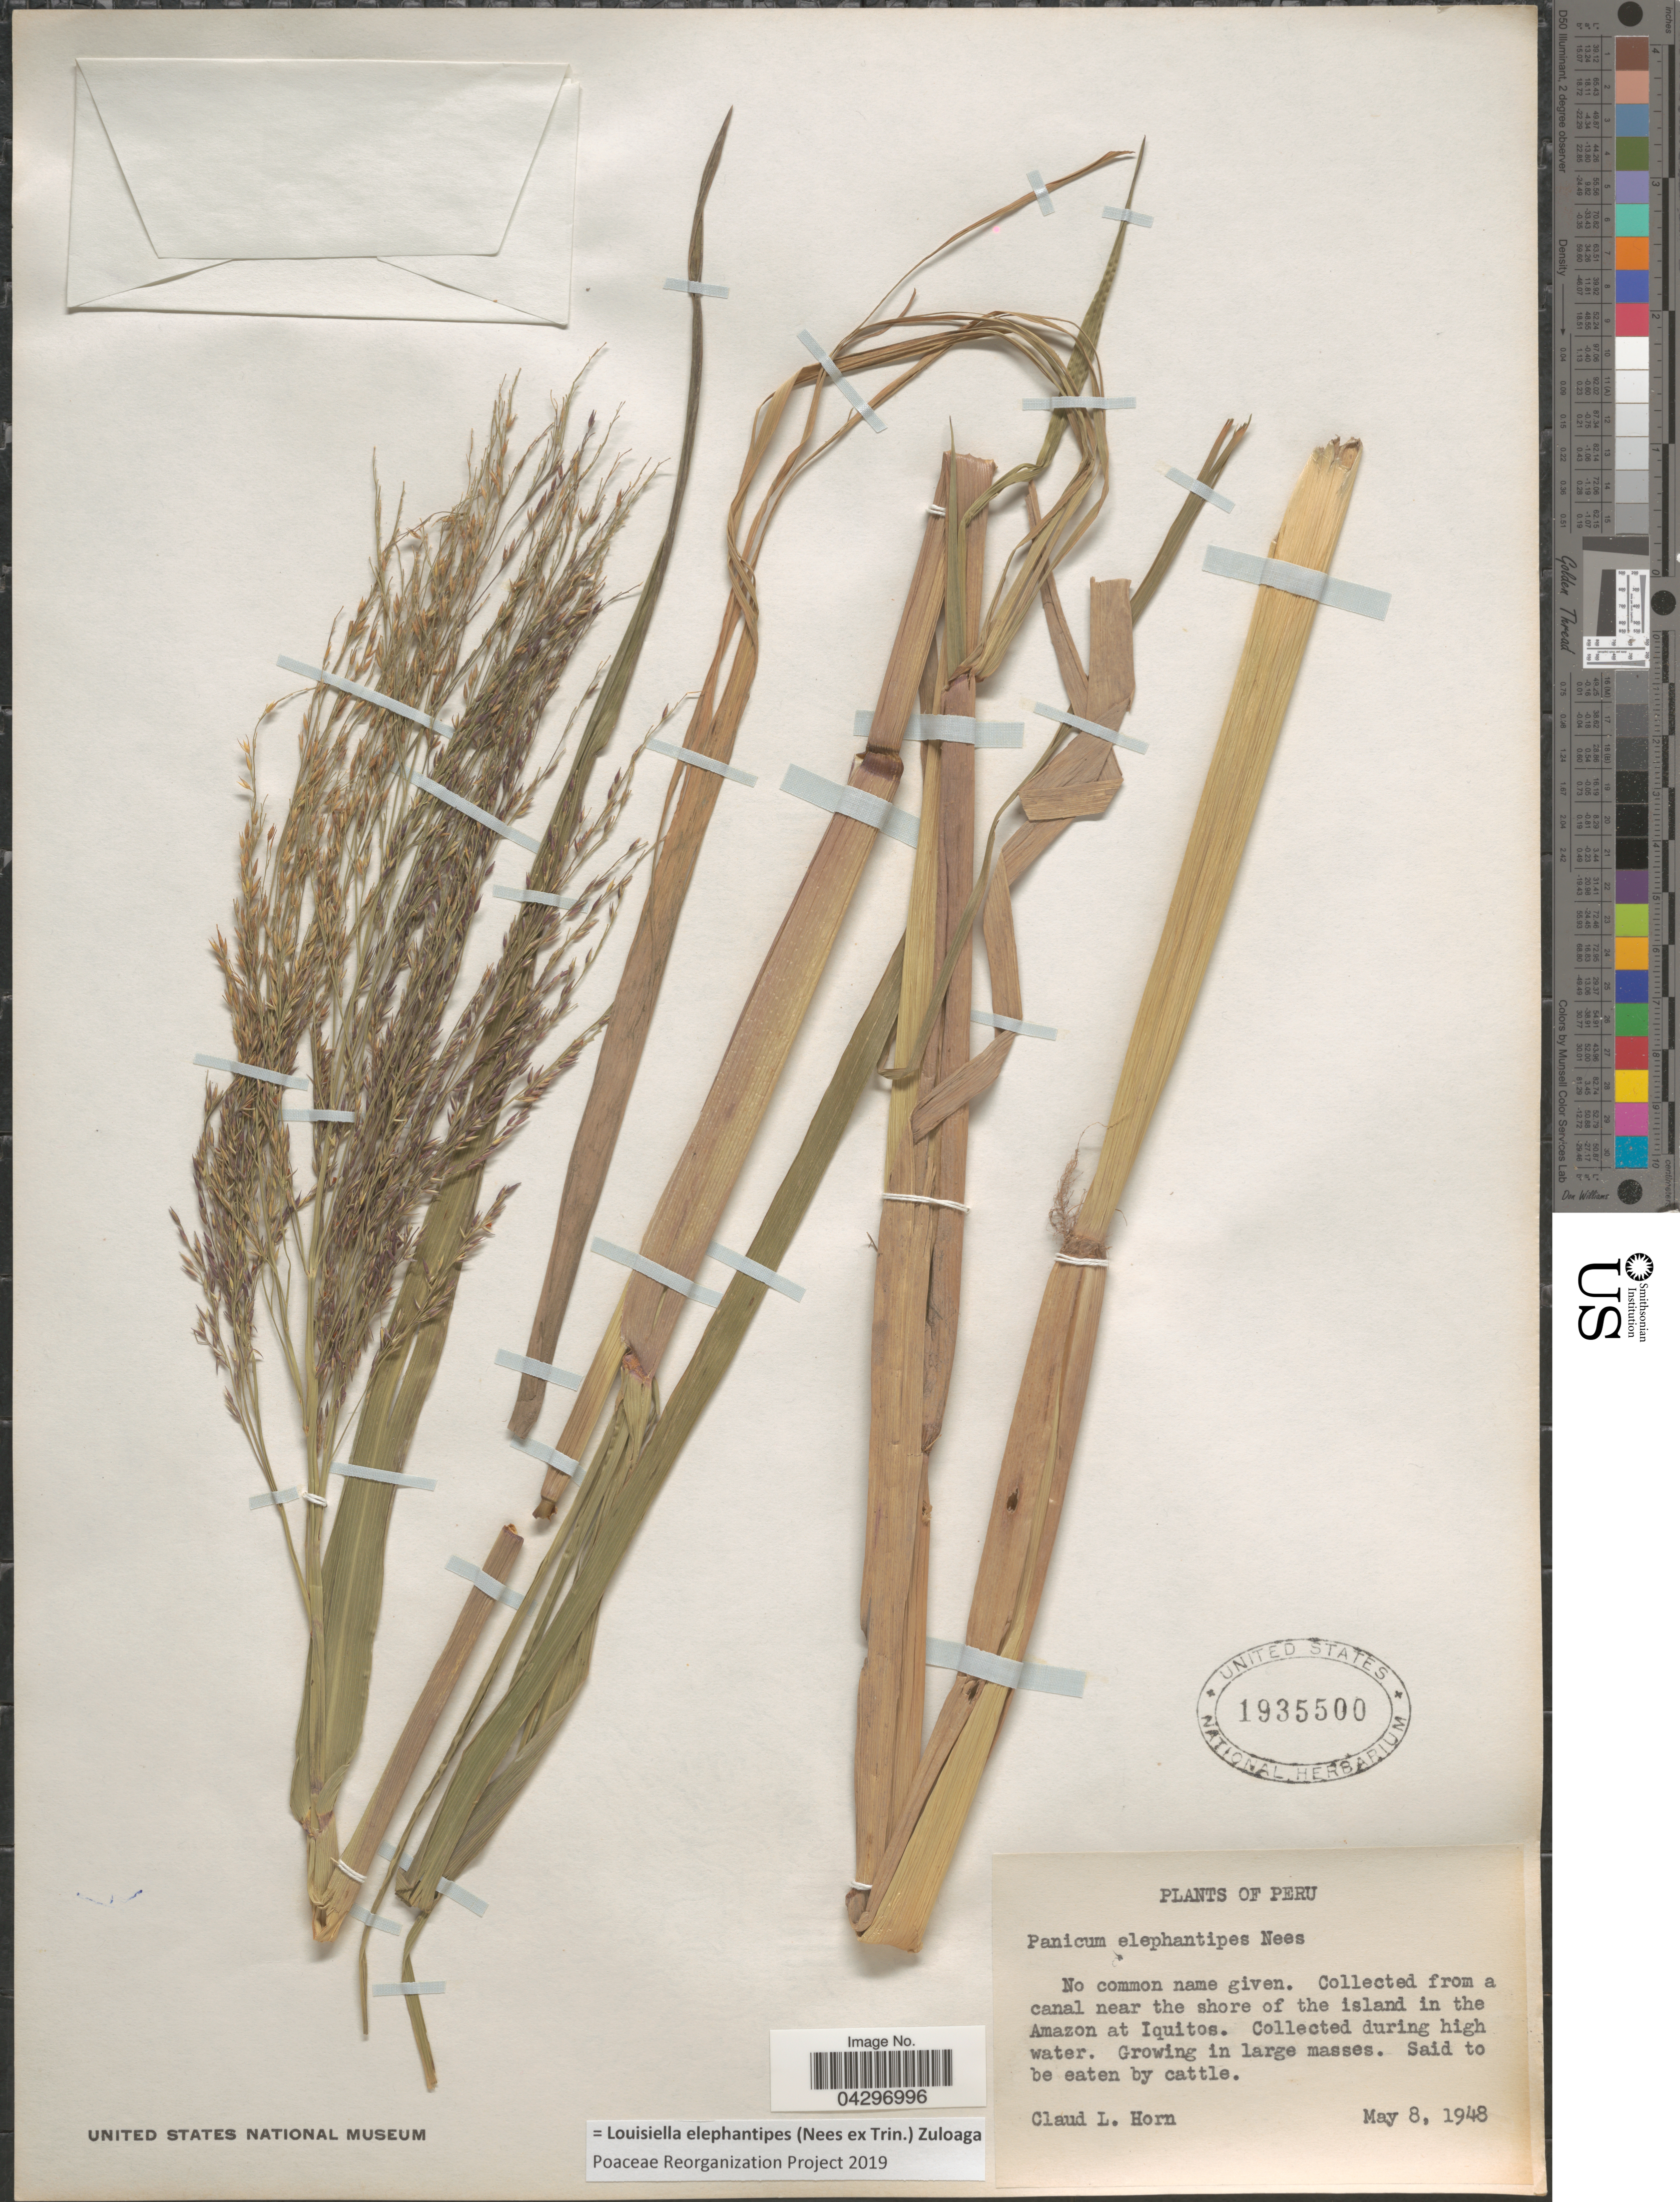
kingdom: Plantae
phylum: Tracheophyta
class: Liliopsida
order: Poales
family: Poaceae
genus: Louisiella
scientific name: Louisiella elephantipes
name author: (Nees ex Trin.) Zuloaga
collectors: C. Horn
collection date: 1948-05-08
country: Peru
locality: From a canal near the shore of the island in the Amazon at Iquitos.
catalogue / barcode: US 1935500